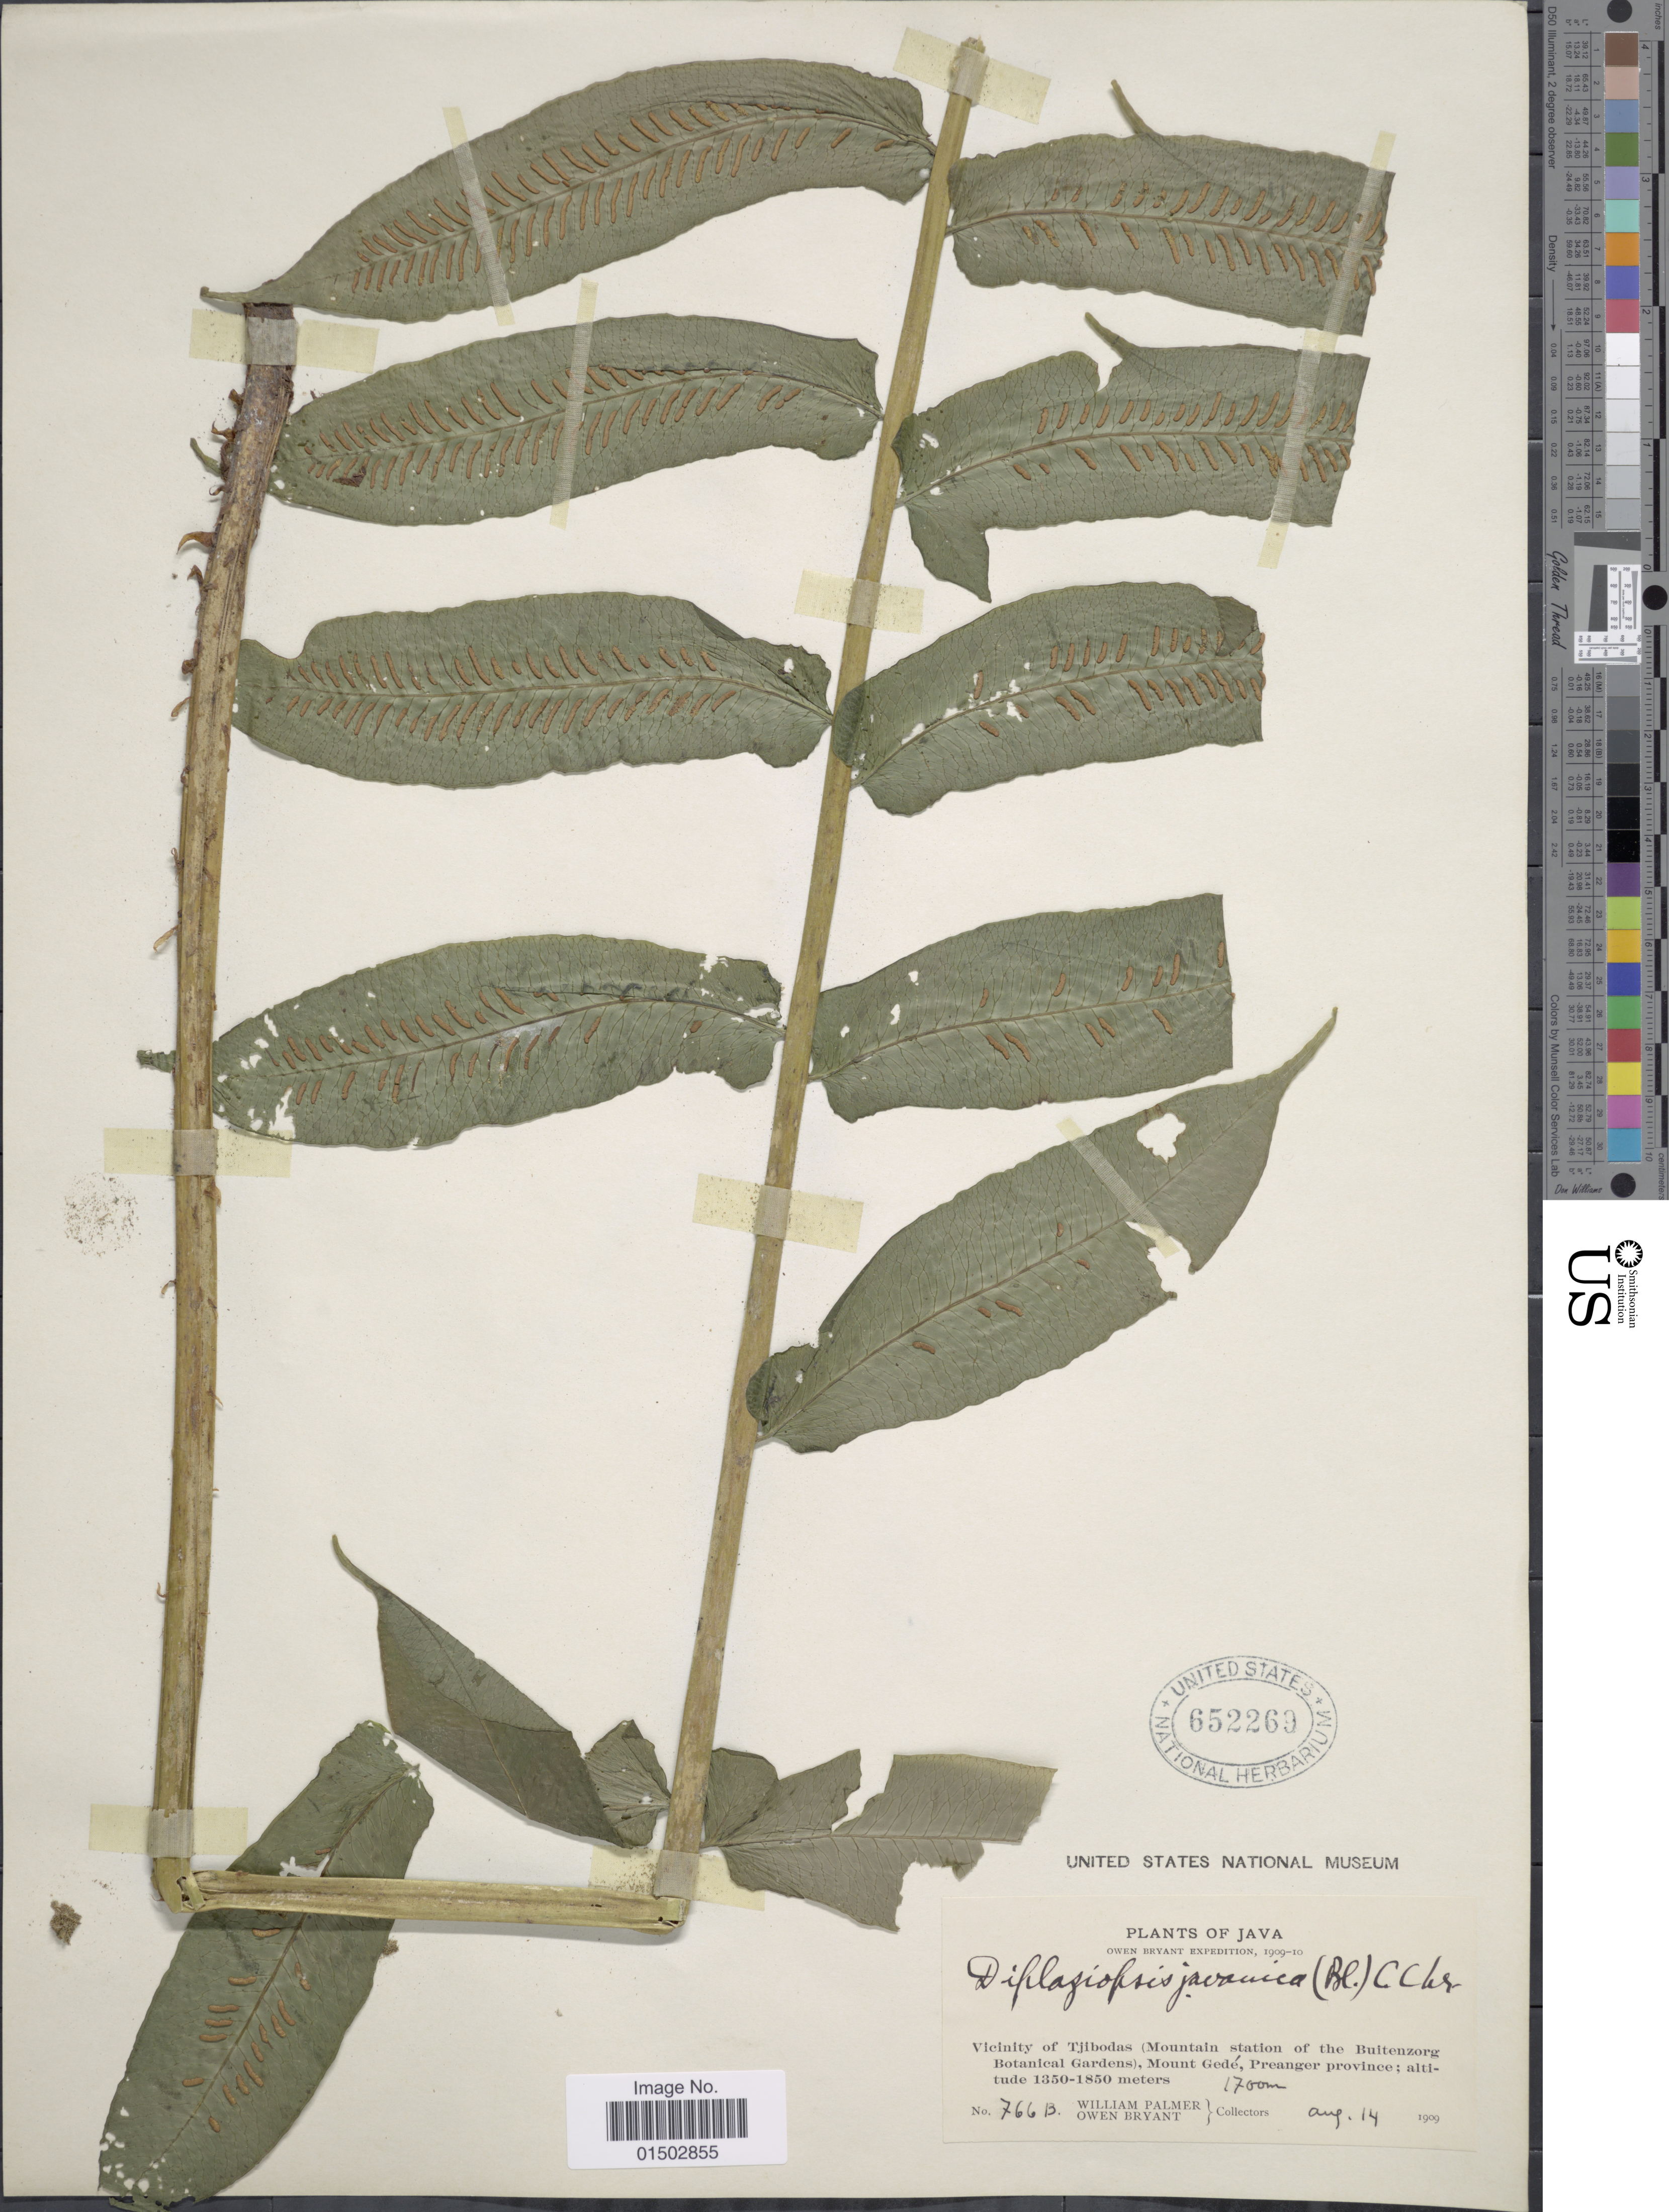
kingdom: Plantae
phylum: Tracheophyta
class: Polypodiopsida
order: Polypodiales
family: Diplaziopsidaceae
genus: Diplaziopsis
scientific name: Diplaziopsis javanica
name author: (Blume) C. Chr.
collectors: W. Palmer & O. Bryant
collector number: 766B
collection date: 1909-08-14/1910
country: Indonesia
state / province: Java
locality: Vicinity of Tjibodas (Mountain station of the Buitenzorg Botanical Garden, Mount Gede, Preanger province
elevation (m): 1700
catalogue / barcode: US 652269